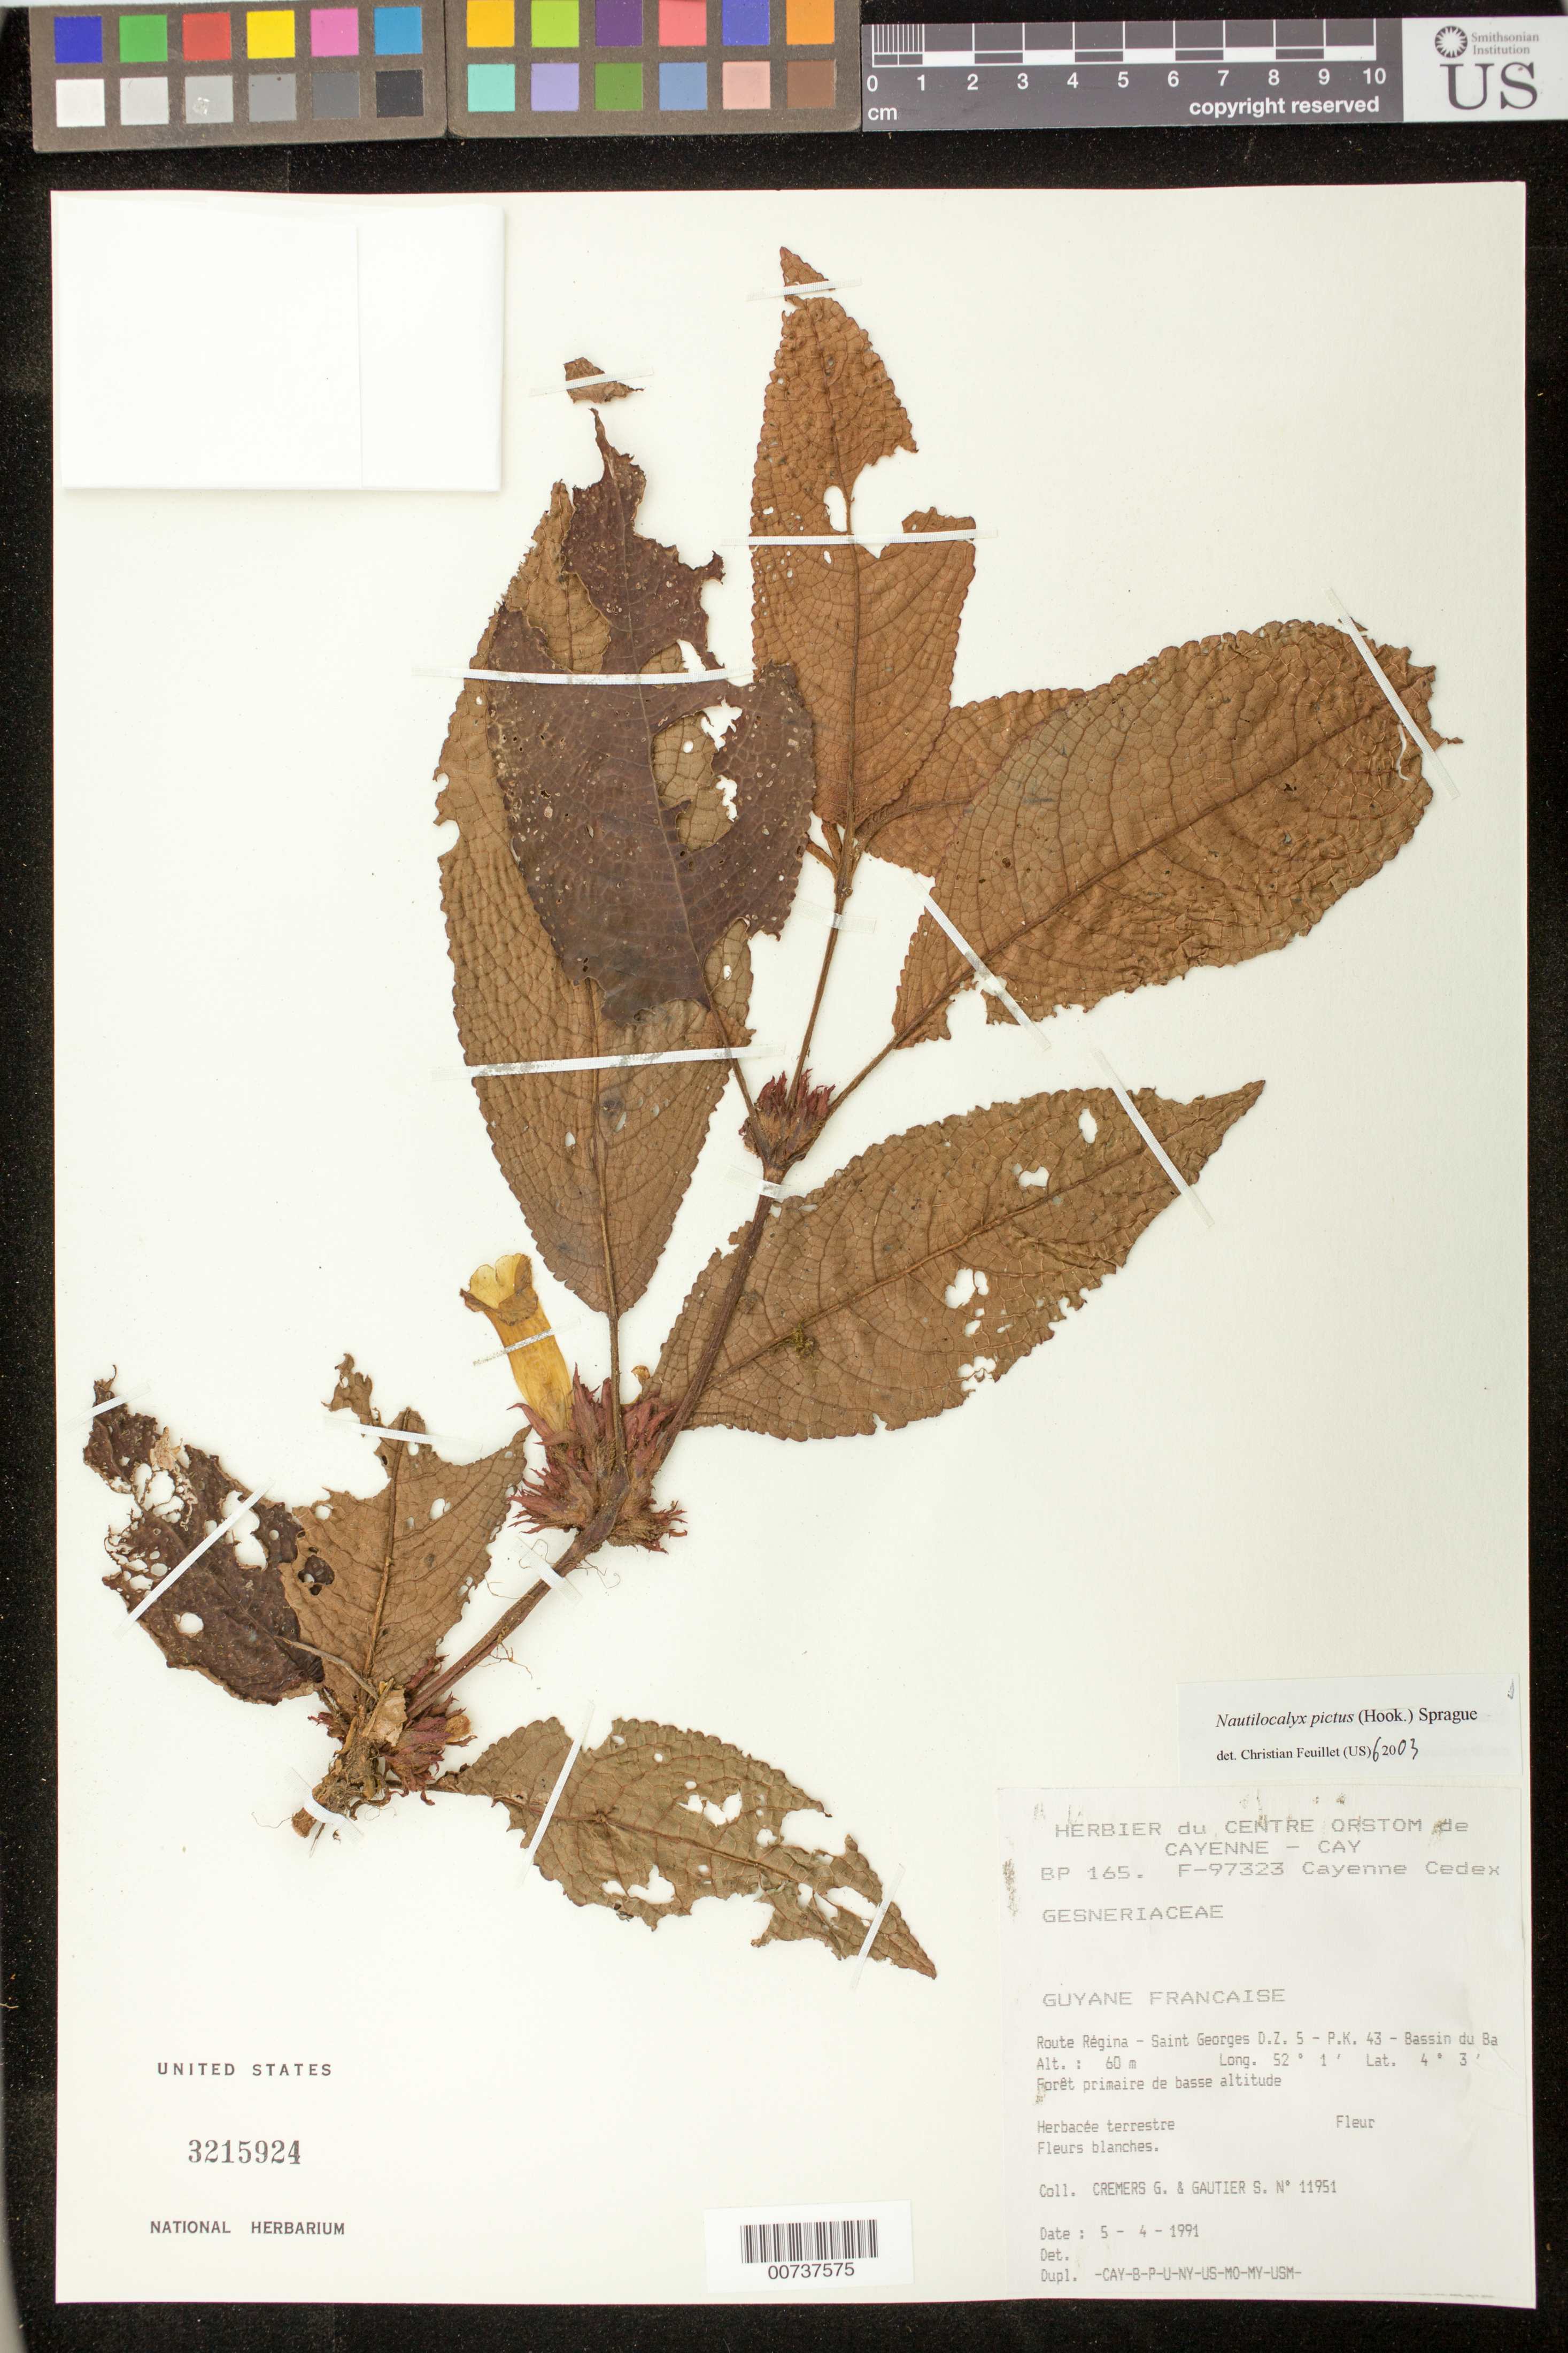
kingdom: Plantae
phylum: Tracheophyta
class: Magnoliopsida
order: Lamiales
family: Gesneriaceae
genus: Nautilocalyx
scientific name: Nautilocalyx pictus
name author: (Hook.) Sprague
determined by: Feuillet, C.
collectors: G. Cremers & S. Gautier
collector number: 11951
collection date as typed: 05 Apr 1991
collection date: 1991-04-05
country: French Guiana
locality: Route Régina - St. Georges D.Z. 5 - P.K. 43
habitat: Forêt primaire de basse altitude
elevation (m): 60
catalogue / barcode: US 3215924